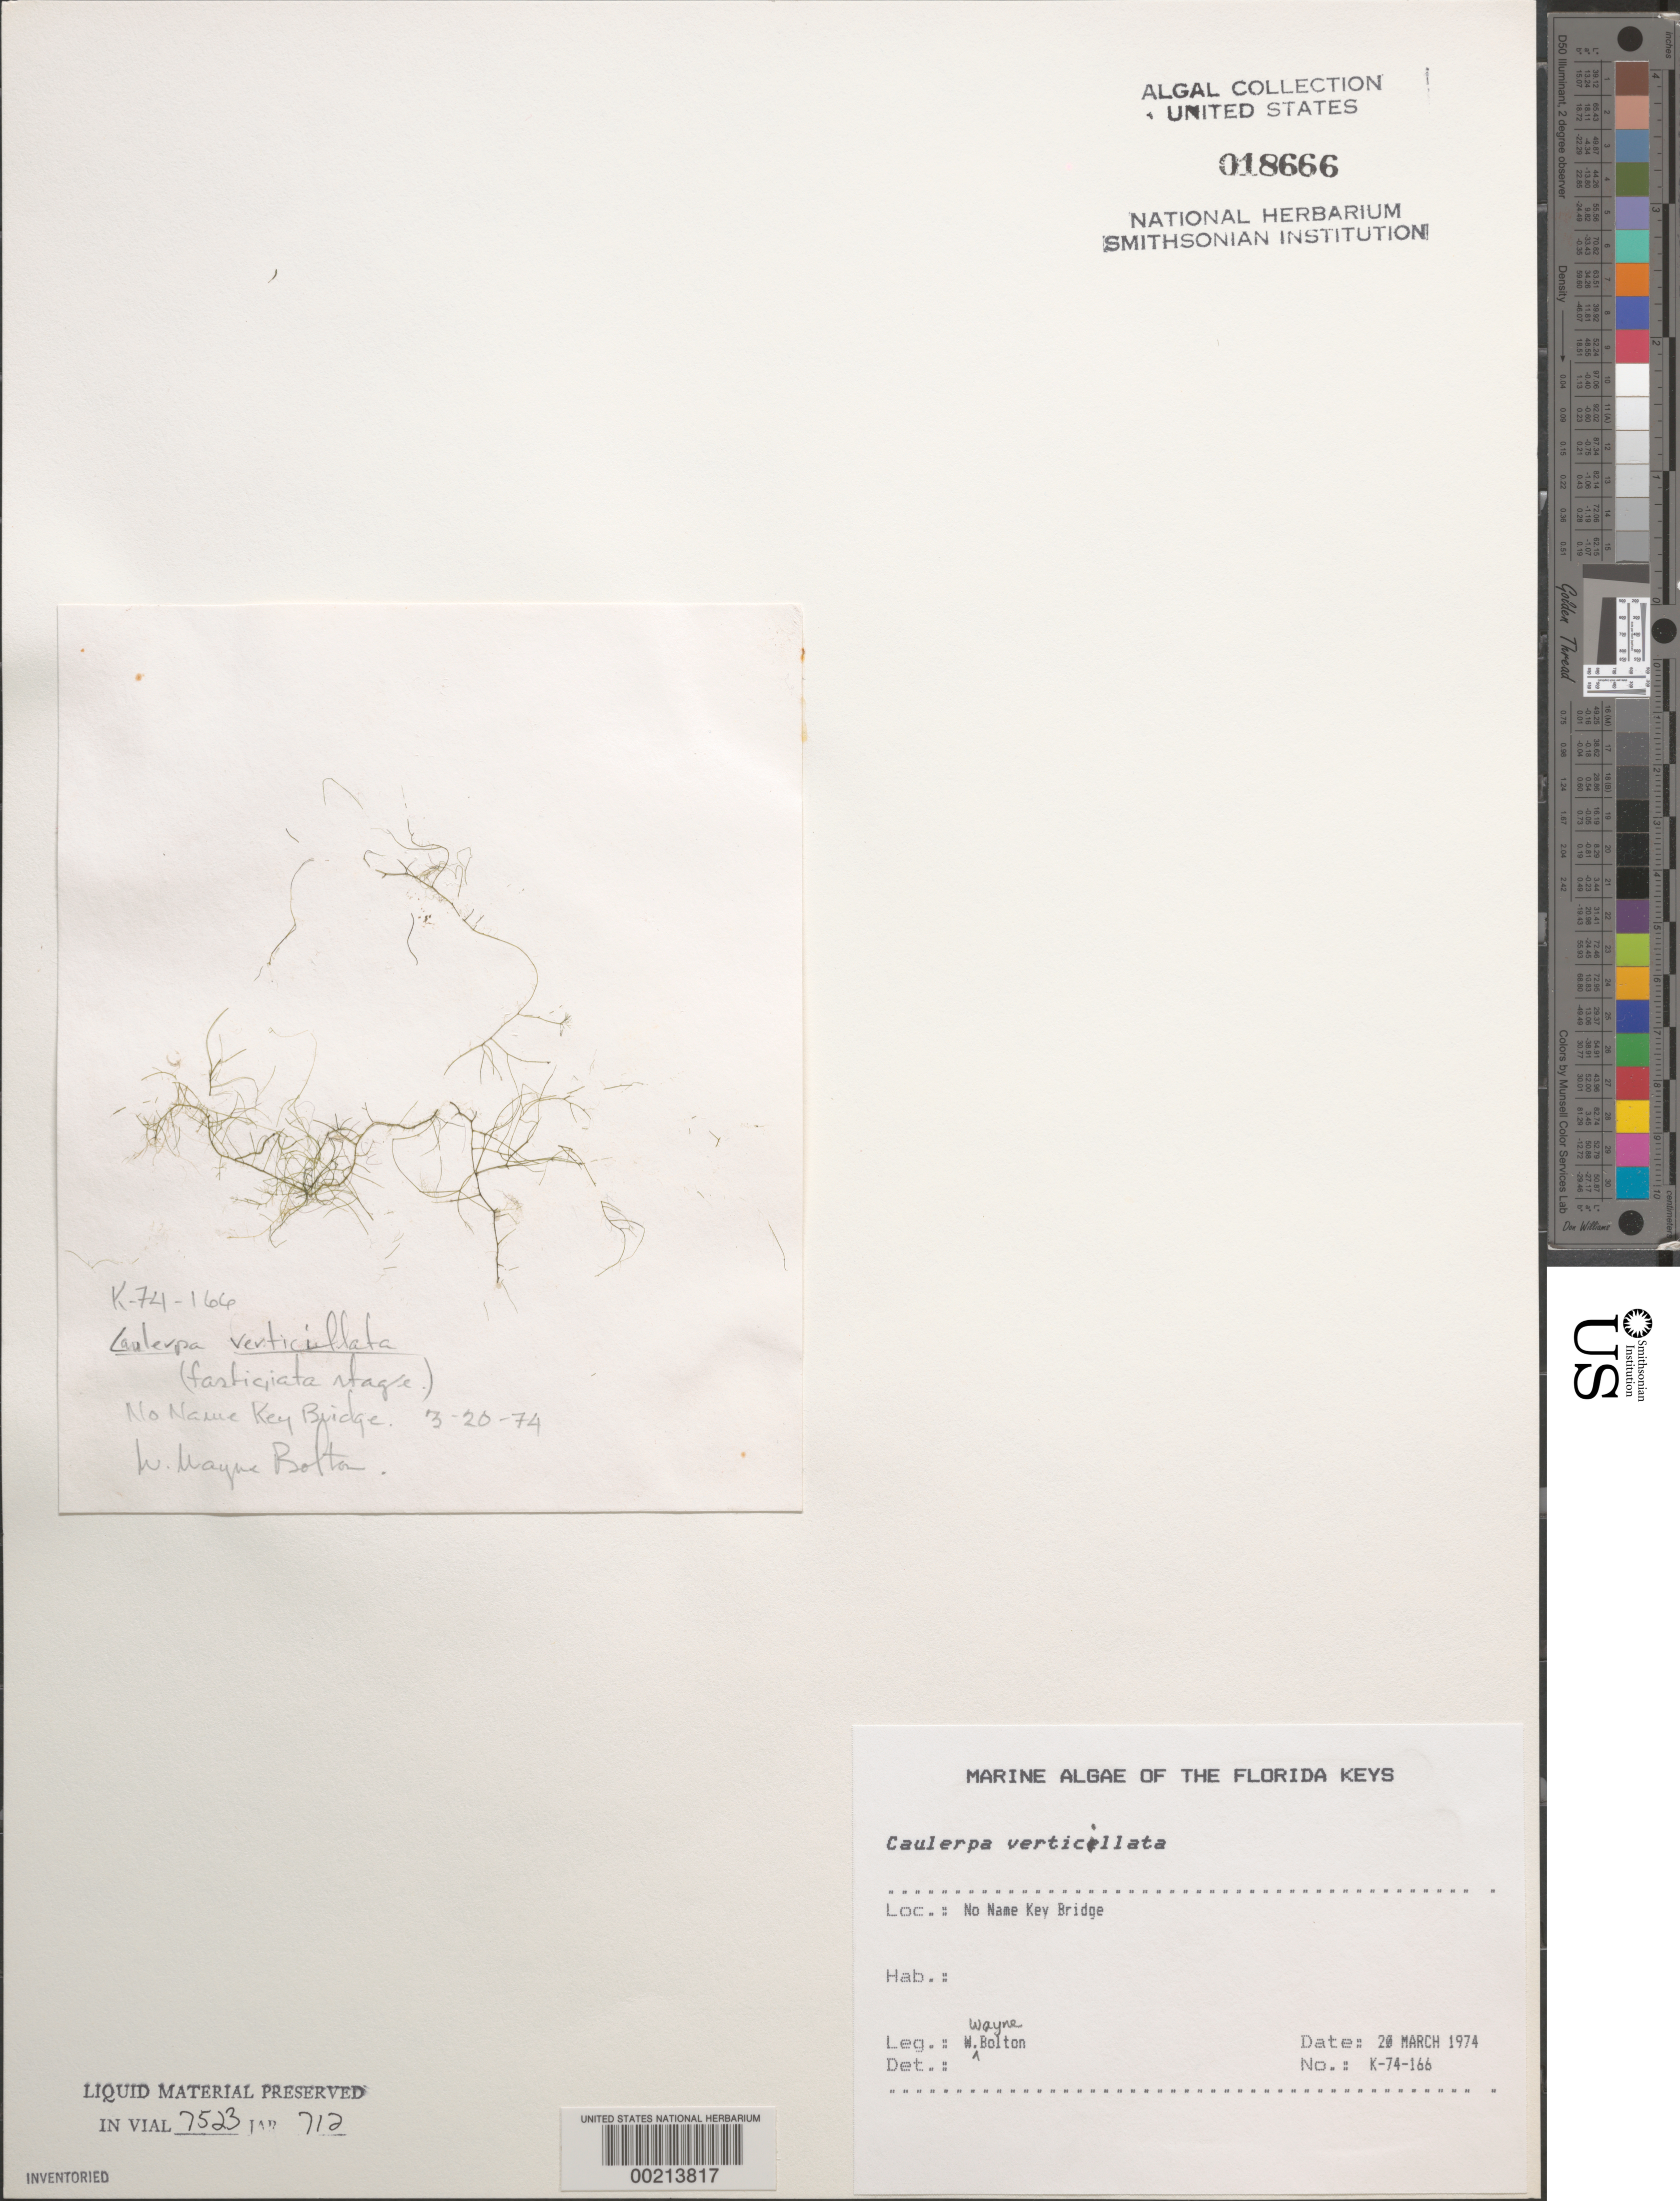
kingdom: Plantae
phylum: Chlorophyta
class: Ulvophyceae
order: Bryopsidales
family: Caulerpaceae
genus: Caulerpa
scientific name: Caulerpa verticillata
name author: J. Agardh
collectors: W. Bolton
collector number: K-74-166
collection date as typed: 20 Mar 1974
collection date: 1974-03-20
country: United States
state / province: Florida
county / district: Monroe County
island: Florida Keys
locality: No Name Key Bridge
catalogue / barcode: US 18666